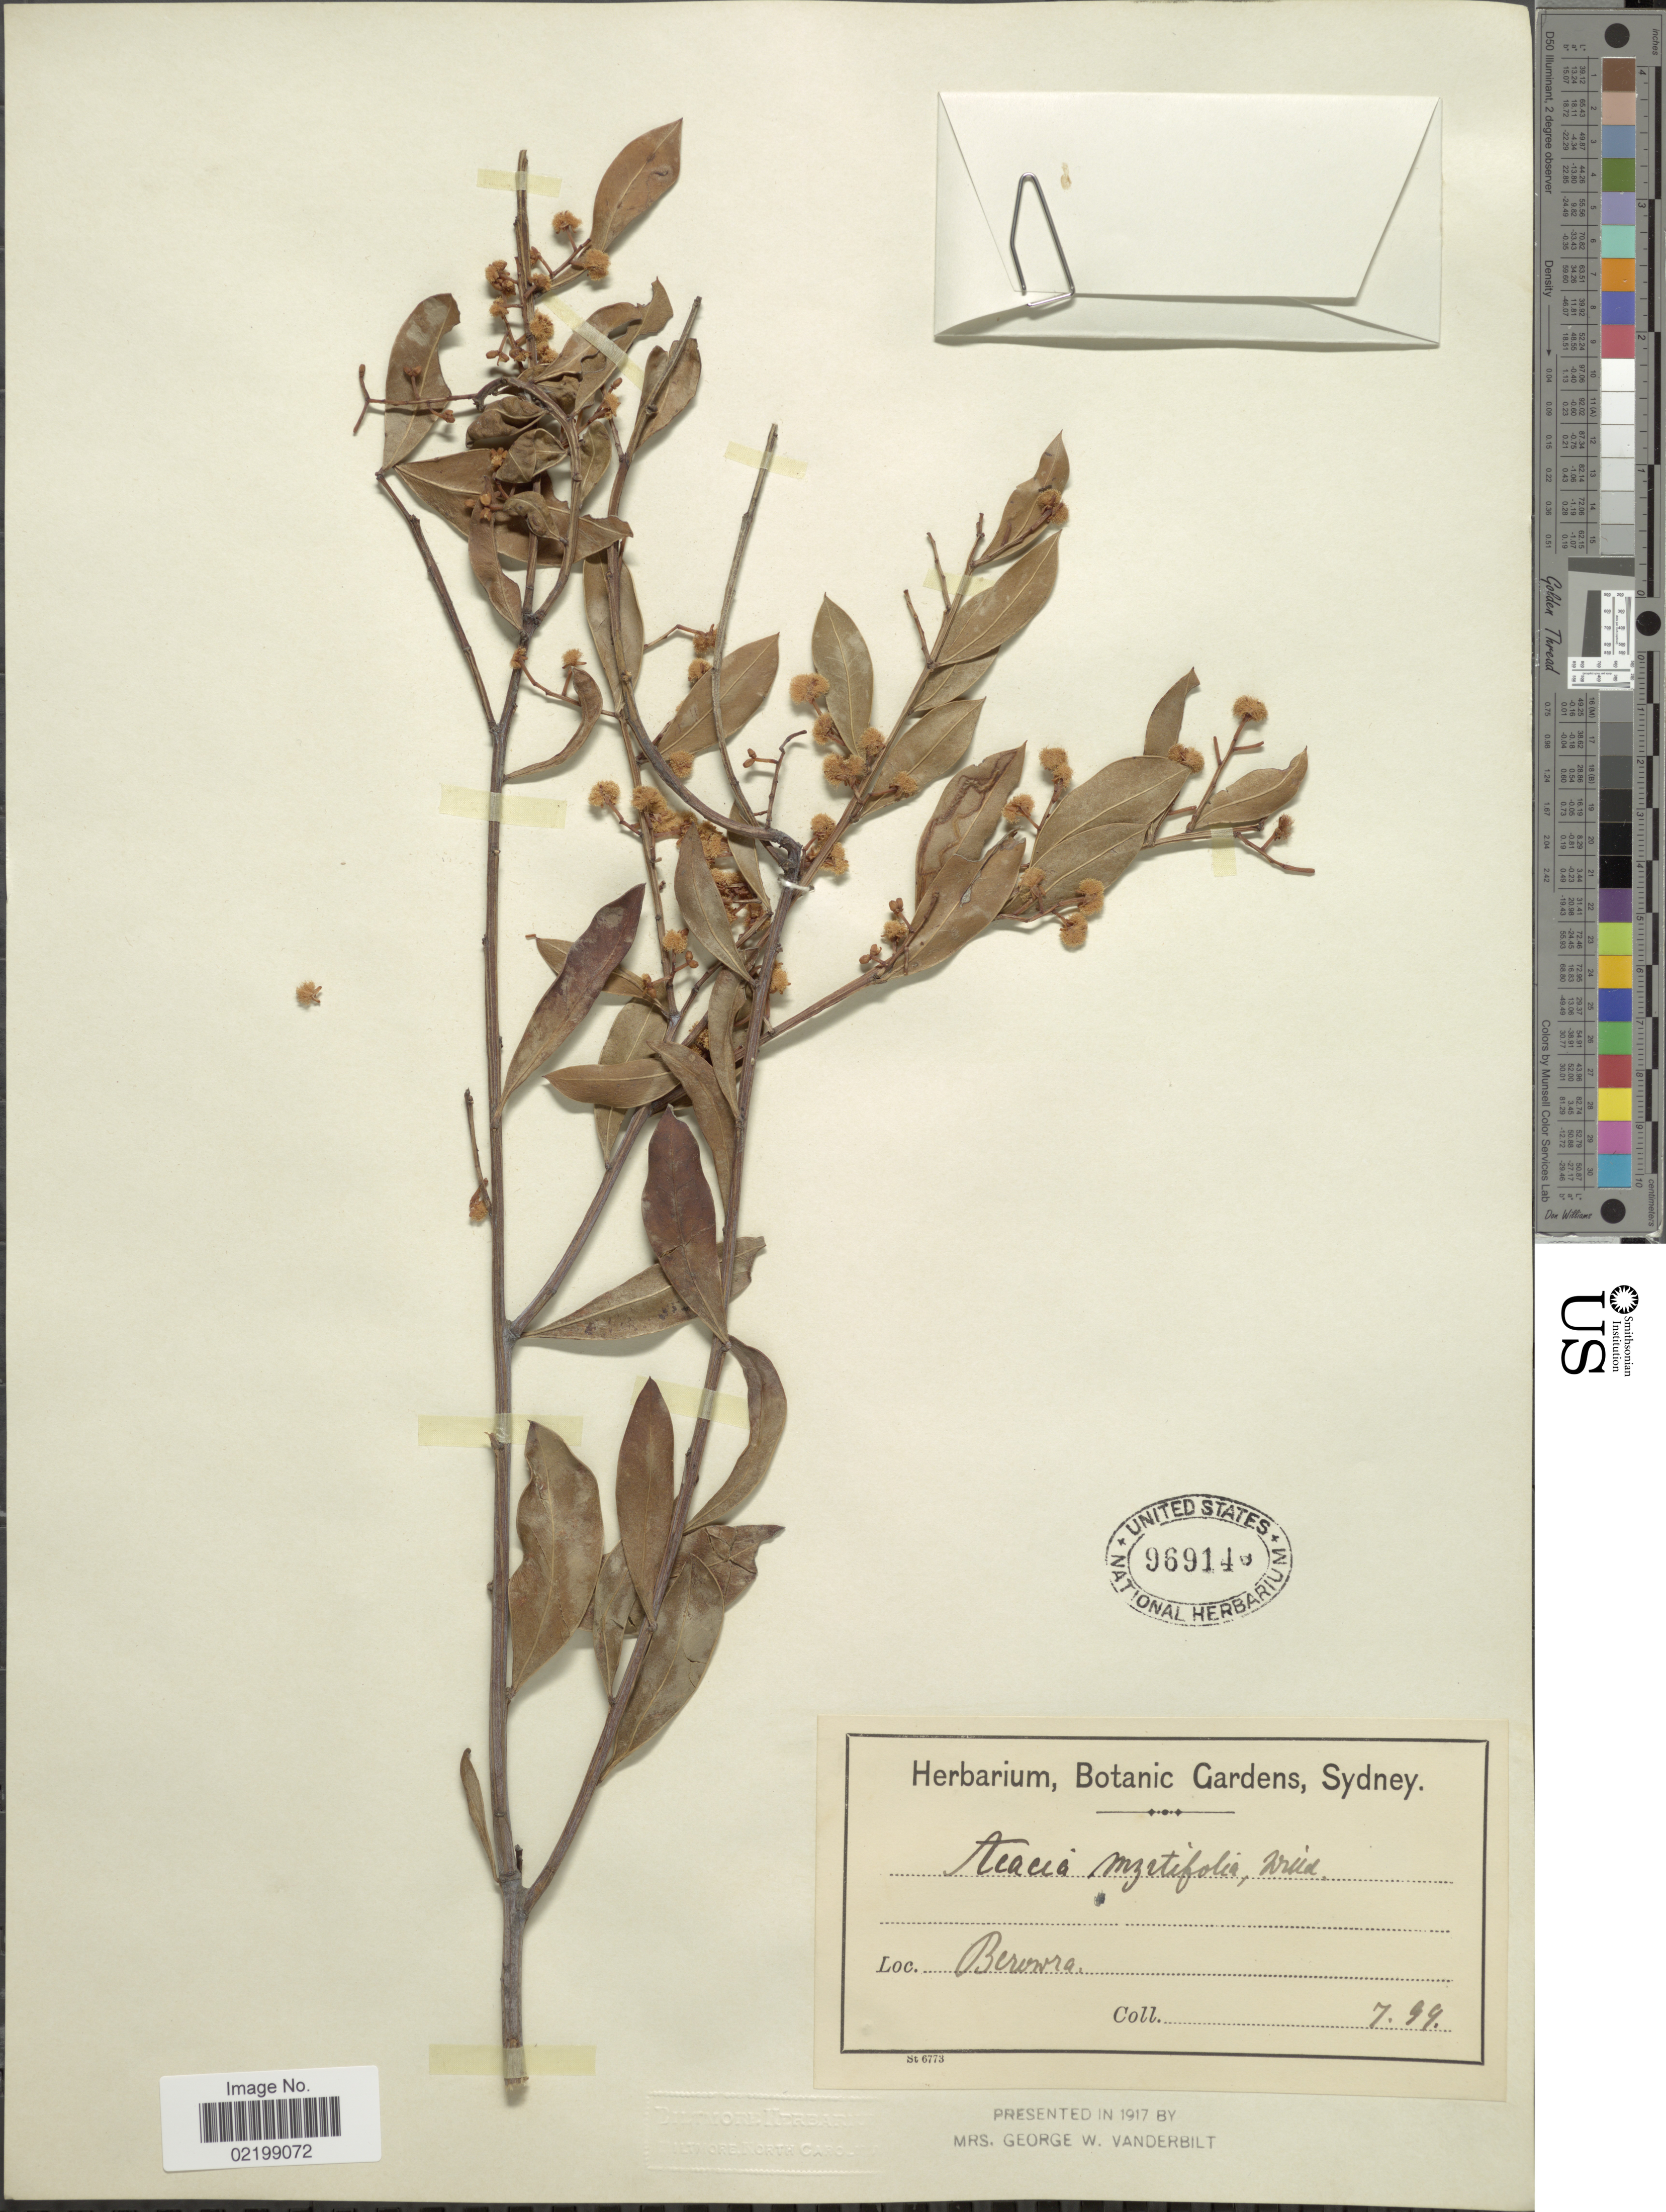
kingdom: Plantae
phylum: Tracheophyta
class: Magnoliopsida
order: Fabales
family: Fabaceae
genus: Acacia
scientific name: Acacia myrtifolia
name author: (Sm.) Willd.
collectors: ex herb. Botanic Gardens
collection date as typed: Transcribed d/m/y: /7/99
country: Australia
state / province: New South Wales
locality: Berowra